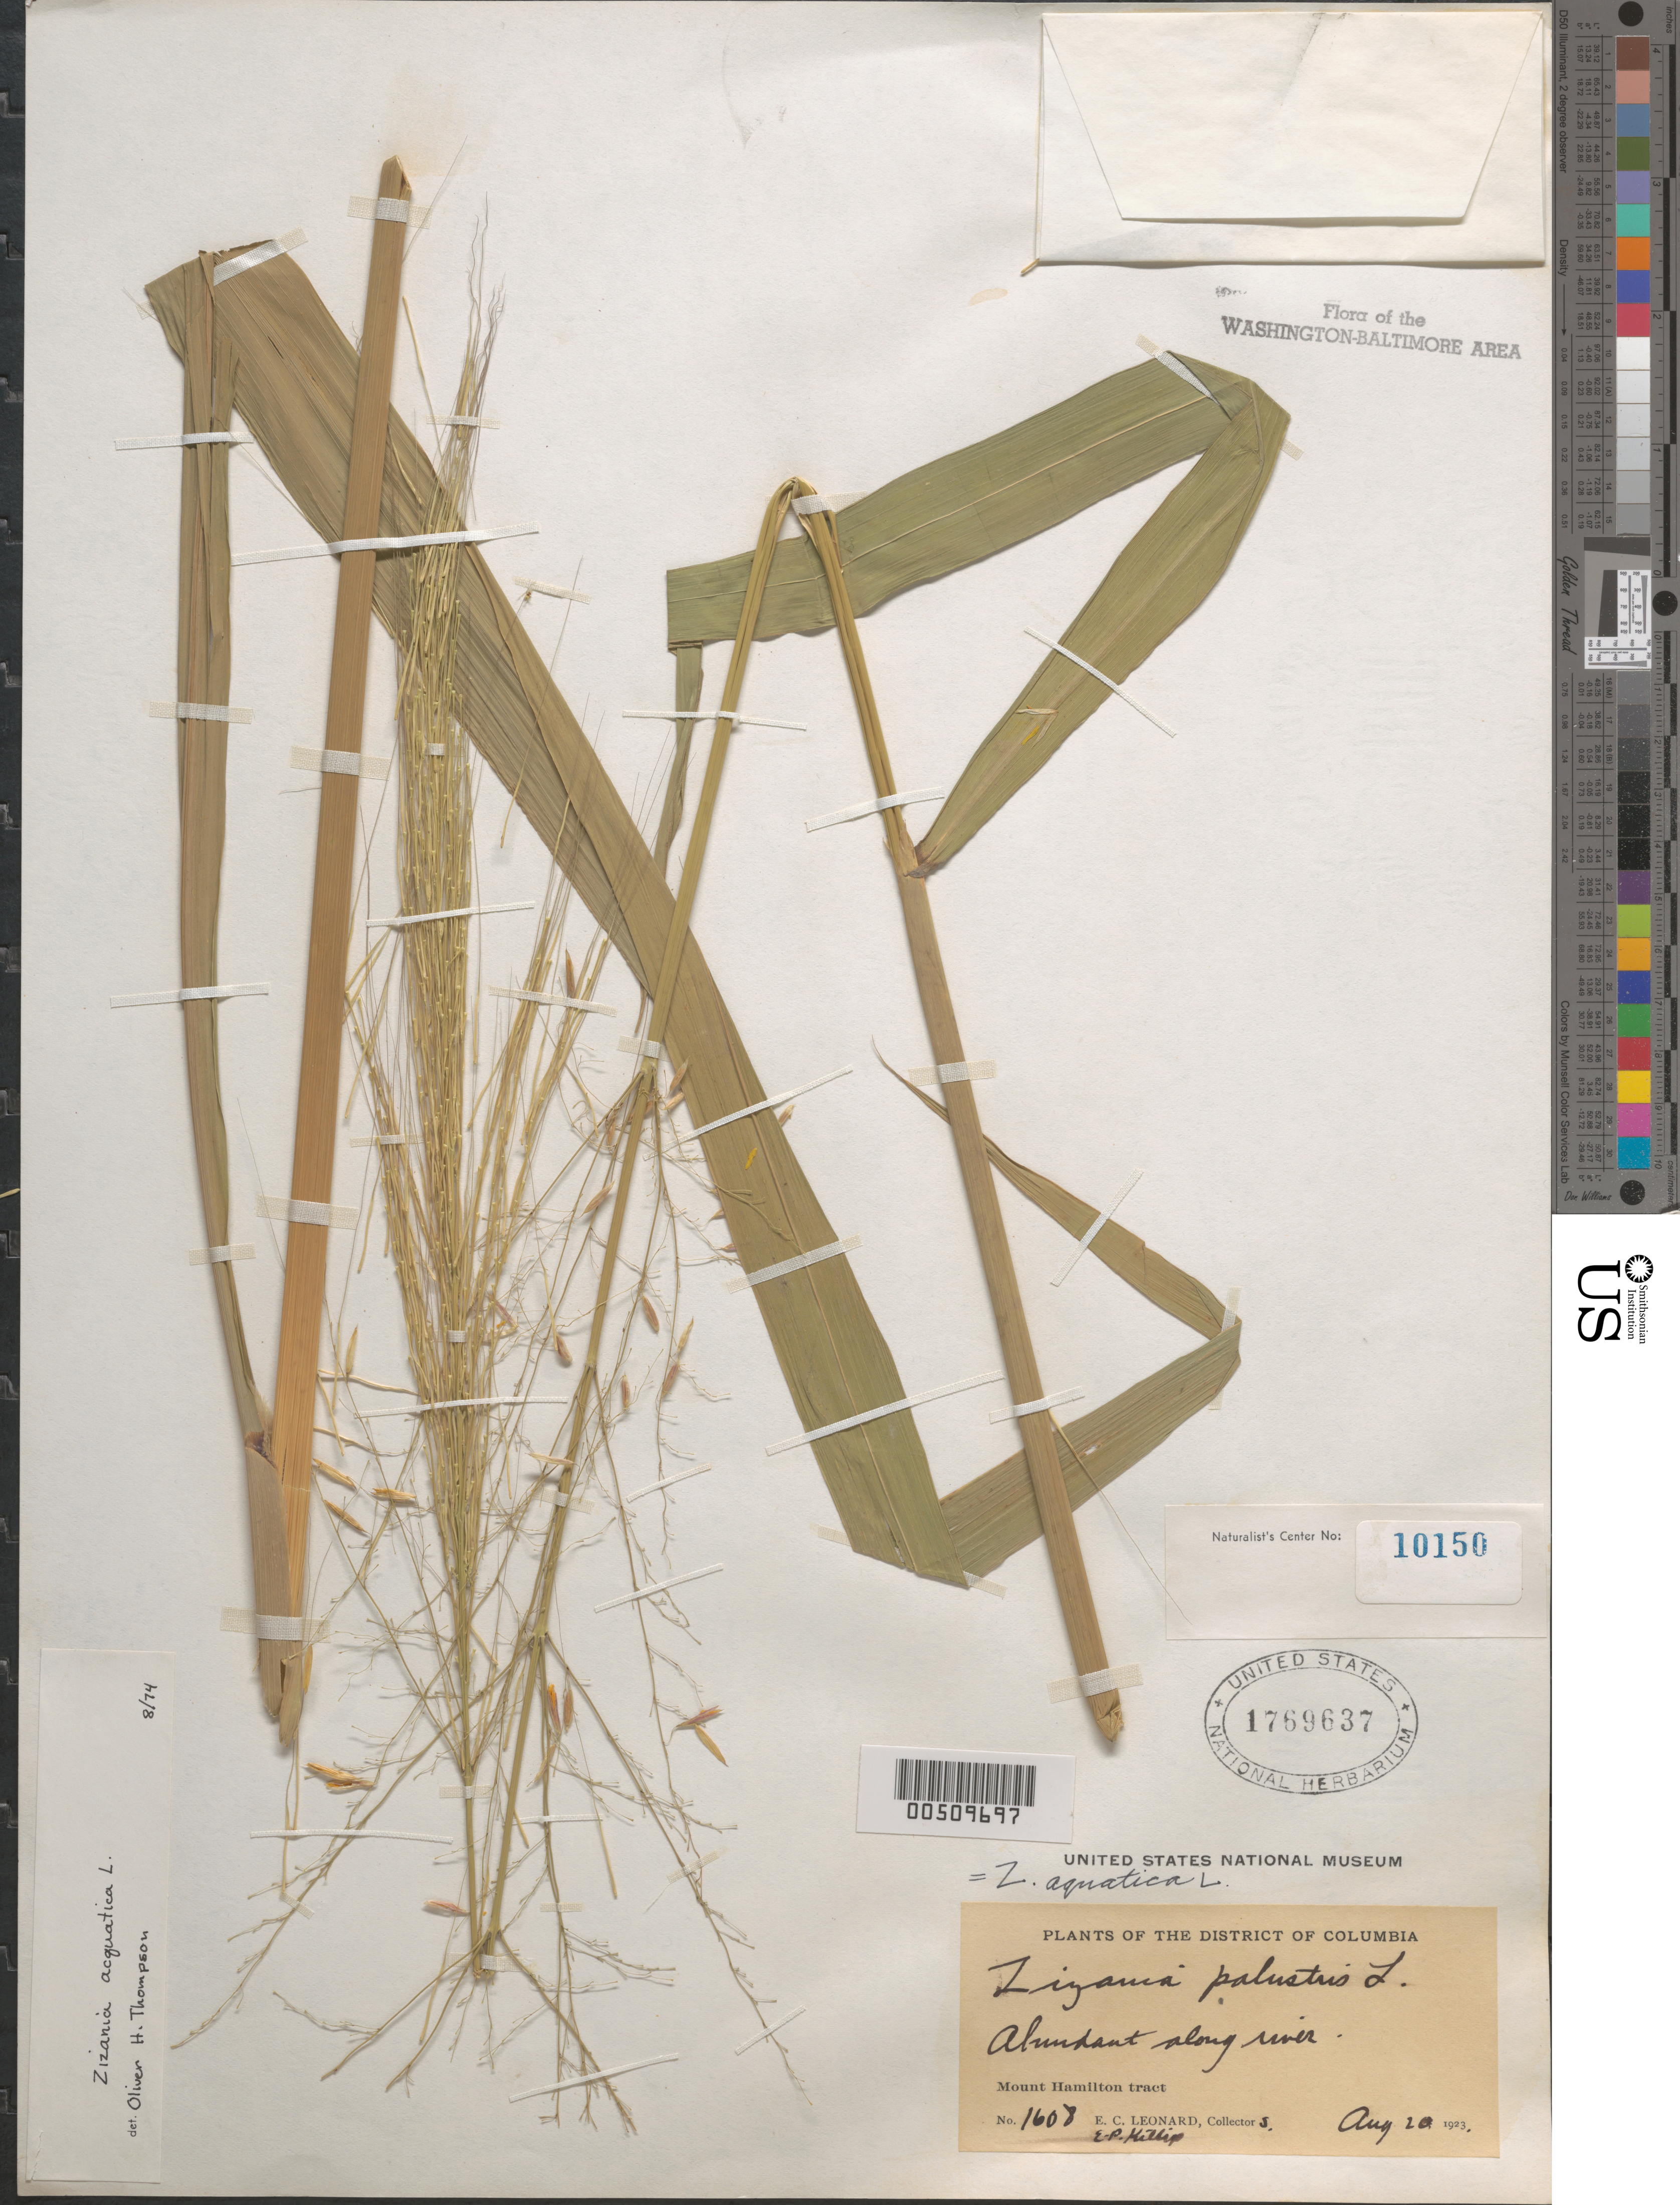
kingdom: Plantae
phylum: Tracheophyta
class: Liliopsida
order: Poales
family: Poaceae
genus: Zizania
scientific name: Zizania aquatica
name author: L.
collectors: E. C. Leonard & E. P. Killip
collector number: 1608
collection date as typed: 20 Aug 1923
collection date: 1923-08-20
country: United States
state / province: District of Columbia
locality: Mount Hamilton Tract (National Arboretum)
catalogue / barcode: US 1769637